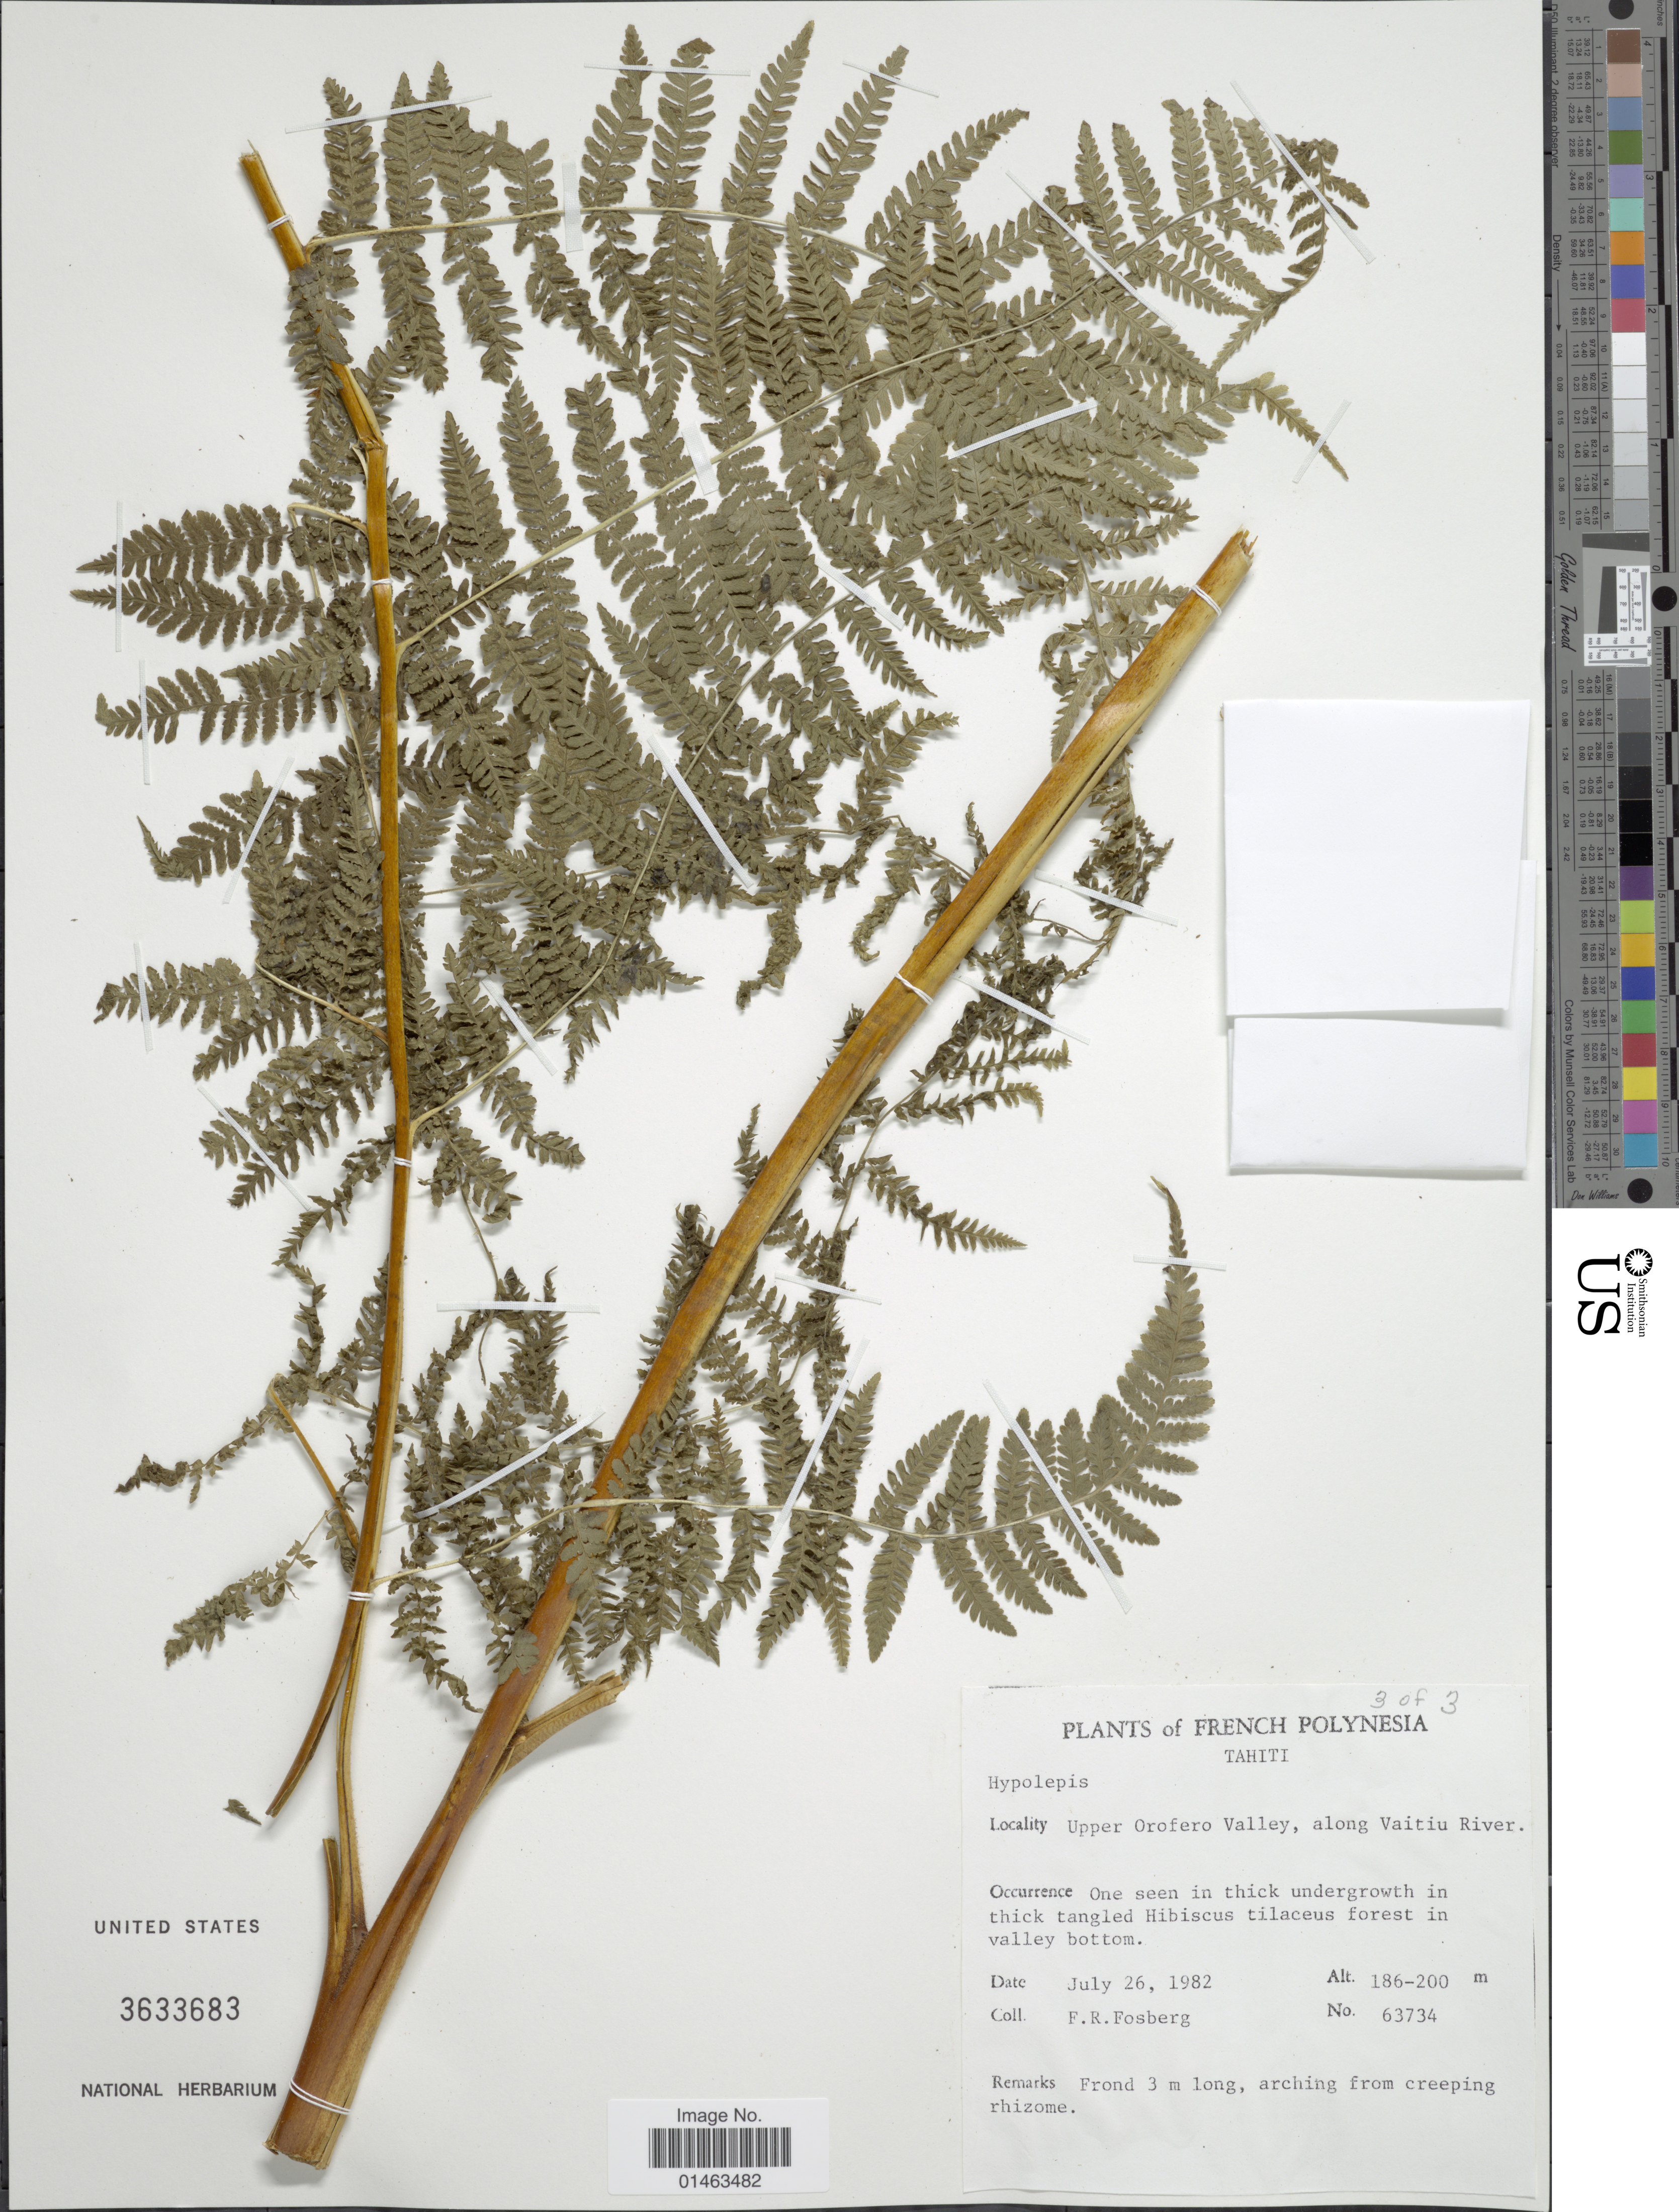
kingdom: Plantae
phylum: Tracheophyta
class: Polypodiopsida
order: Polypodiales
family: Dennstaedtiaceae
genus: Hypolepis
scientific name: Hypolepis sp.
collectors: F. R. Fosberg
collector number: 63734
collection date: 1982-07-26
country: French Polynesia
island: Tahiti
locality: Tahiti. Upper Orofero Valley, along Vaitiu River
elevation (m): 186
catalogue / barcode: US 3633683